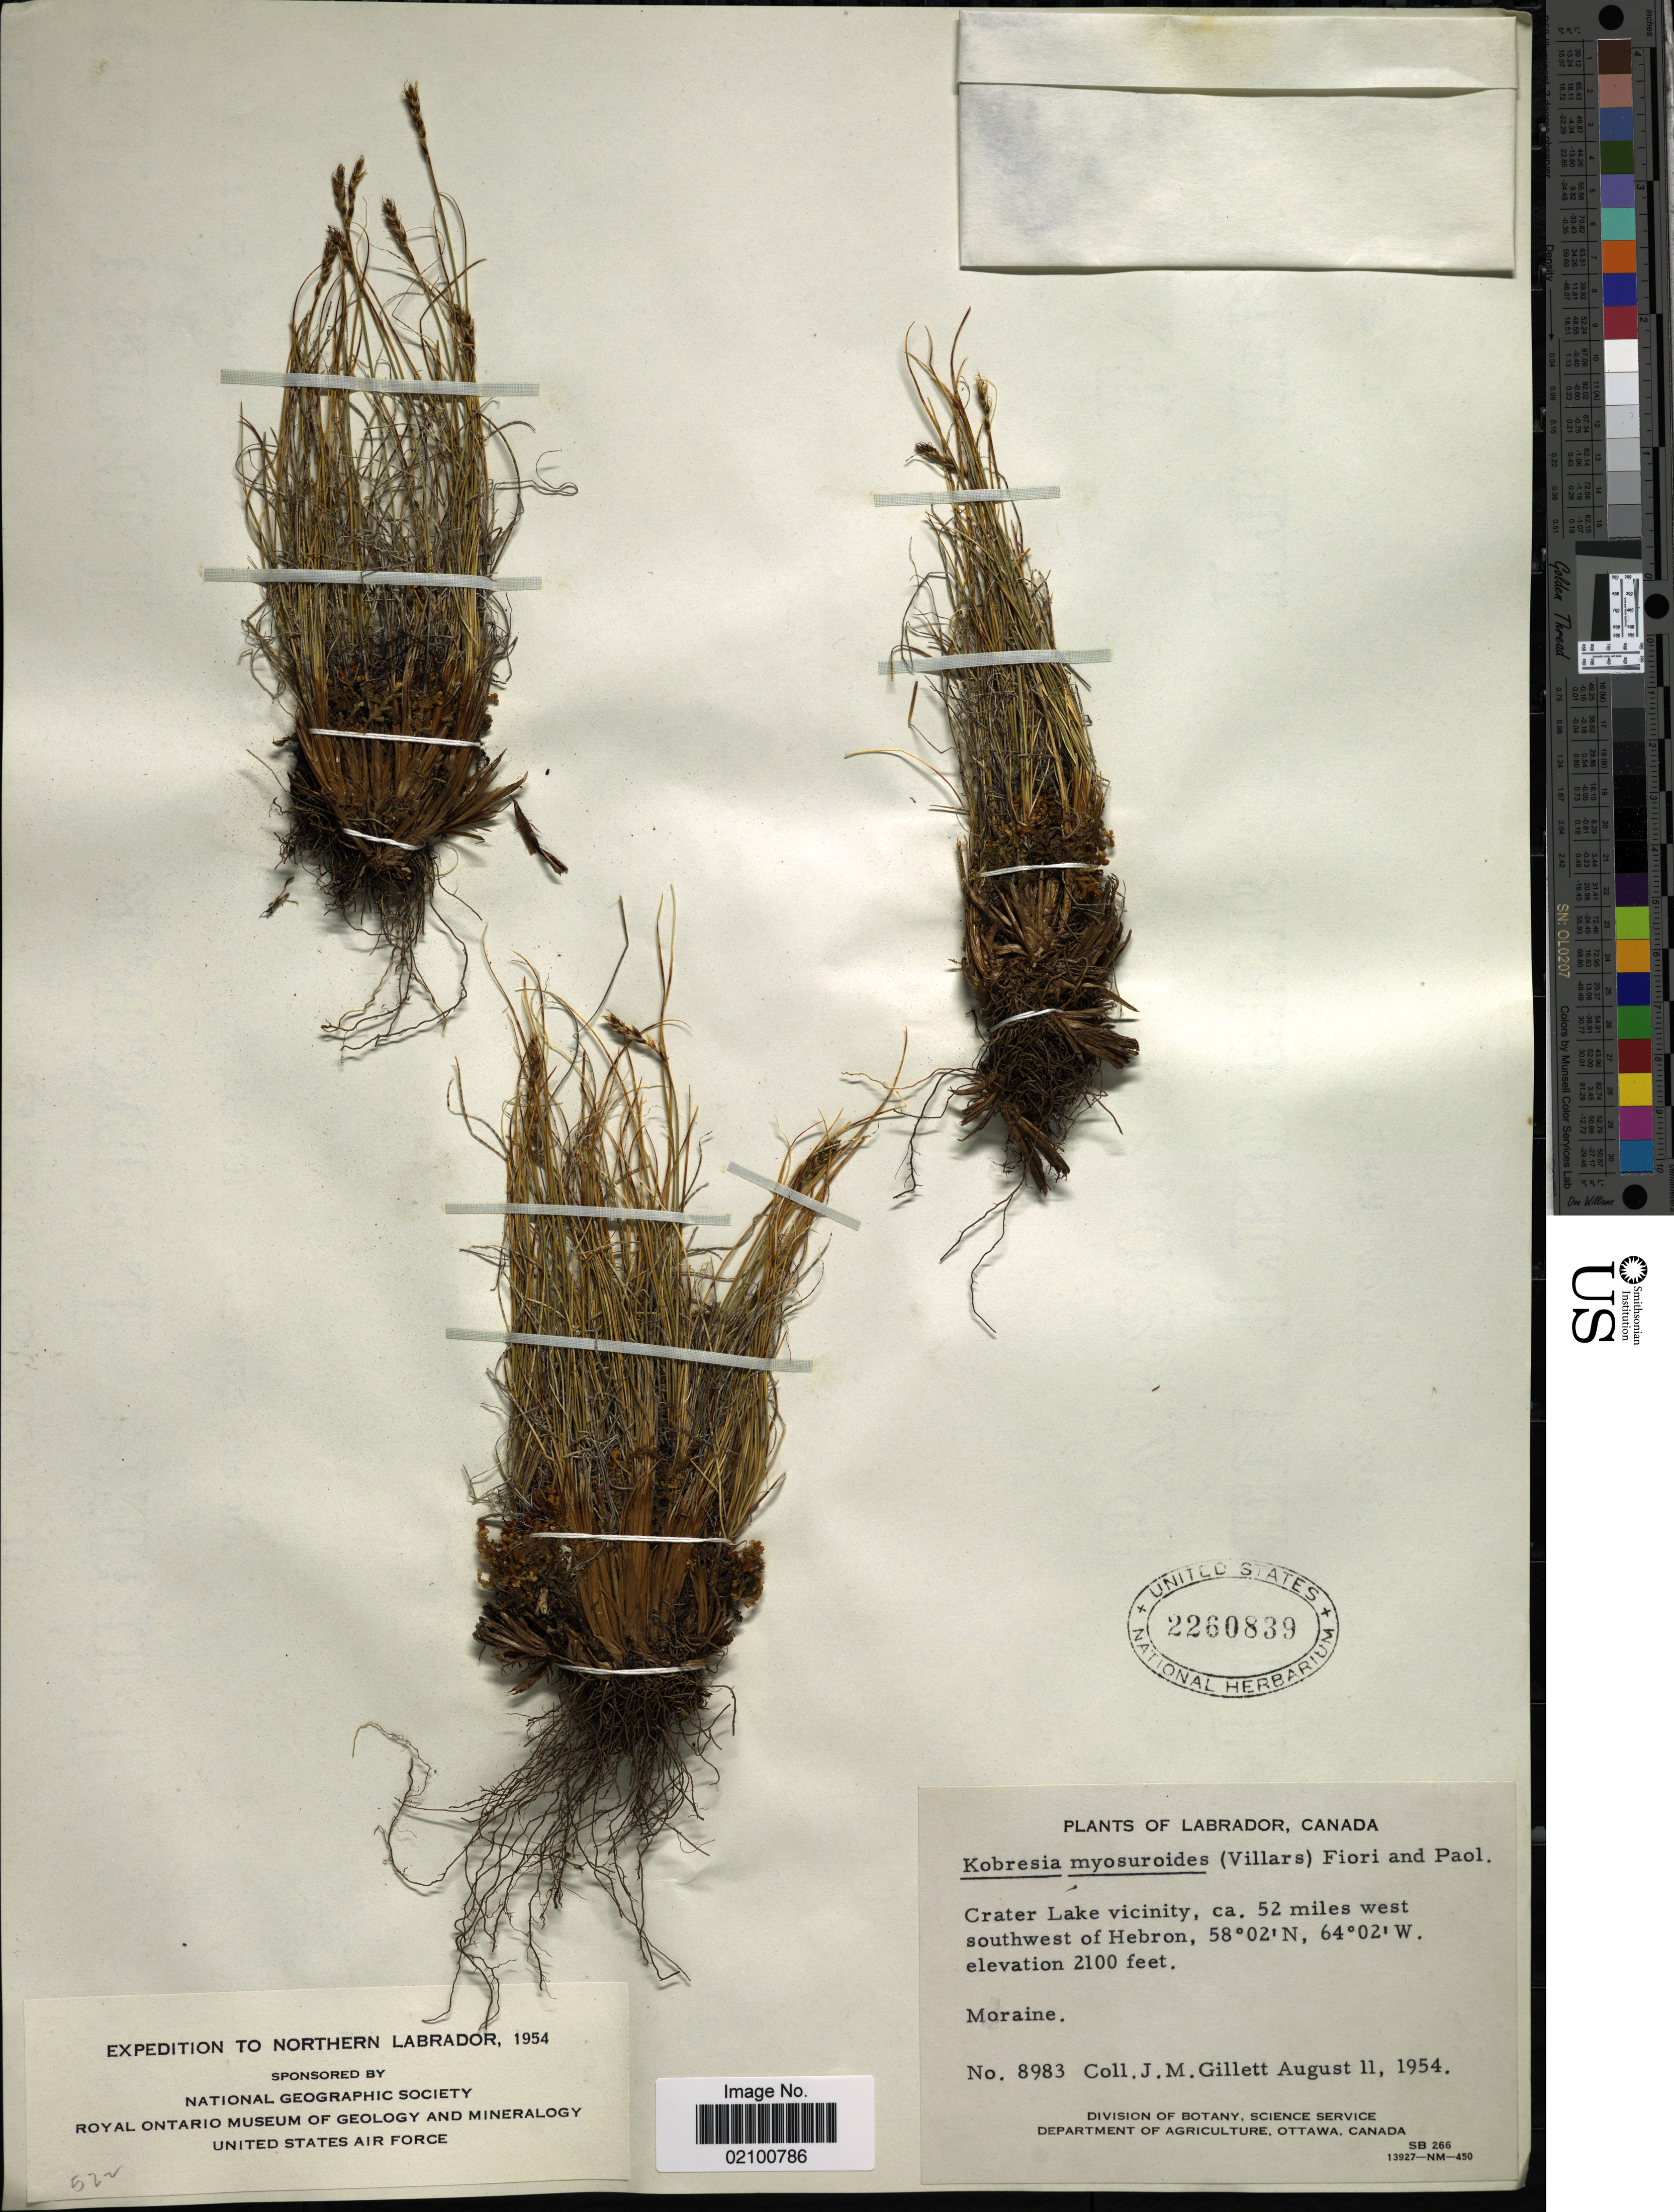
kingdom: Plantae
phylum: Tracheophyta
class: Liliopsida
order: Poales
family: Cyperaceae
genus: Carex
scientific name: Carex myosuroides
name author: Vill.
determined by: Strong, M. T., (US), Smithsonian Institution - National Museum of Natural History (UNITED STATES)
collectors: J. M. Gillett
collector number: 8983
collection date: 1954-08-11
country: Canada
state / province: Newfoundland and Labrador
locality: Labrador, Crater Lake Vicinity, ca 52 miles west southwest of Hebron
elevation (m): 640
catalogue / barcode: US 2260839